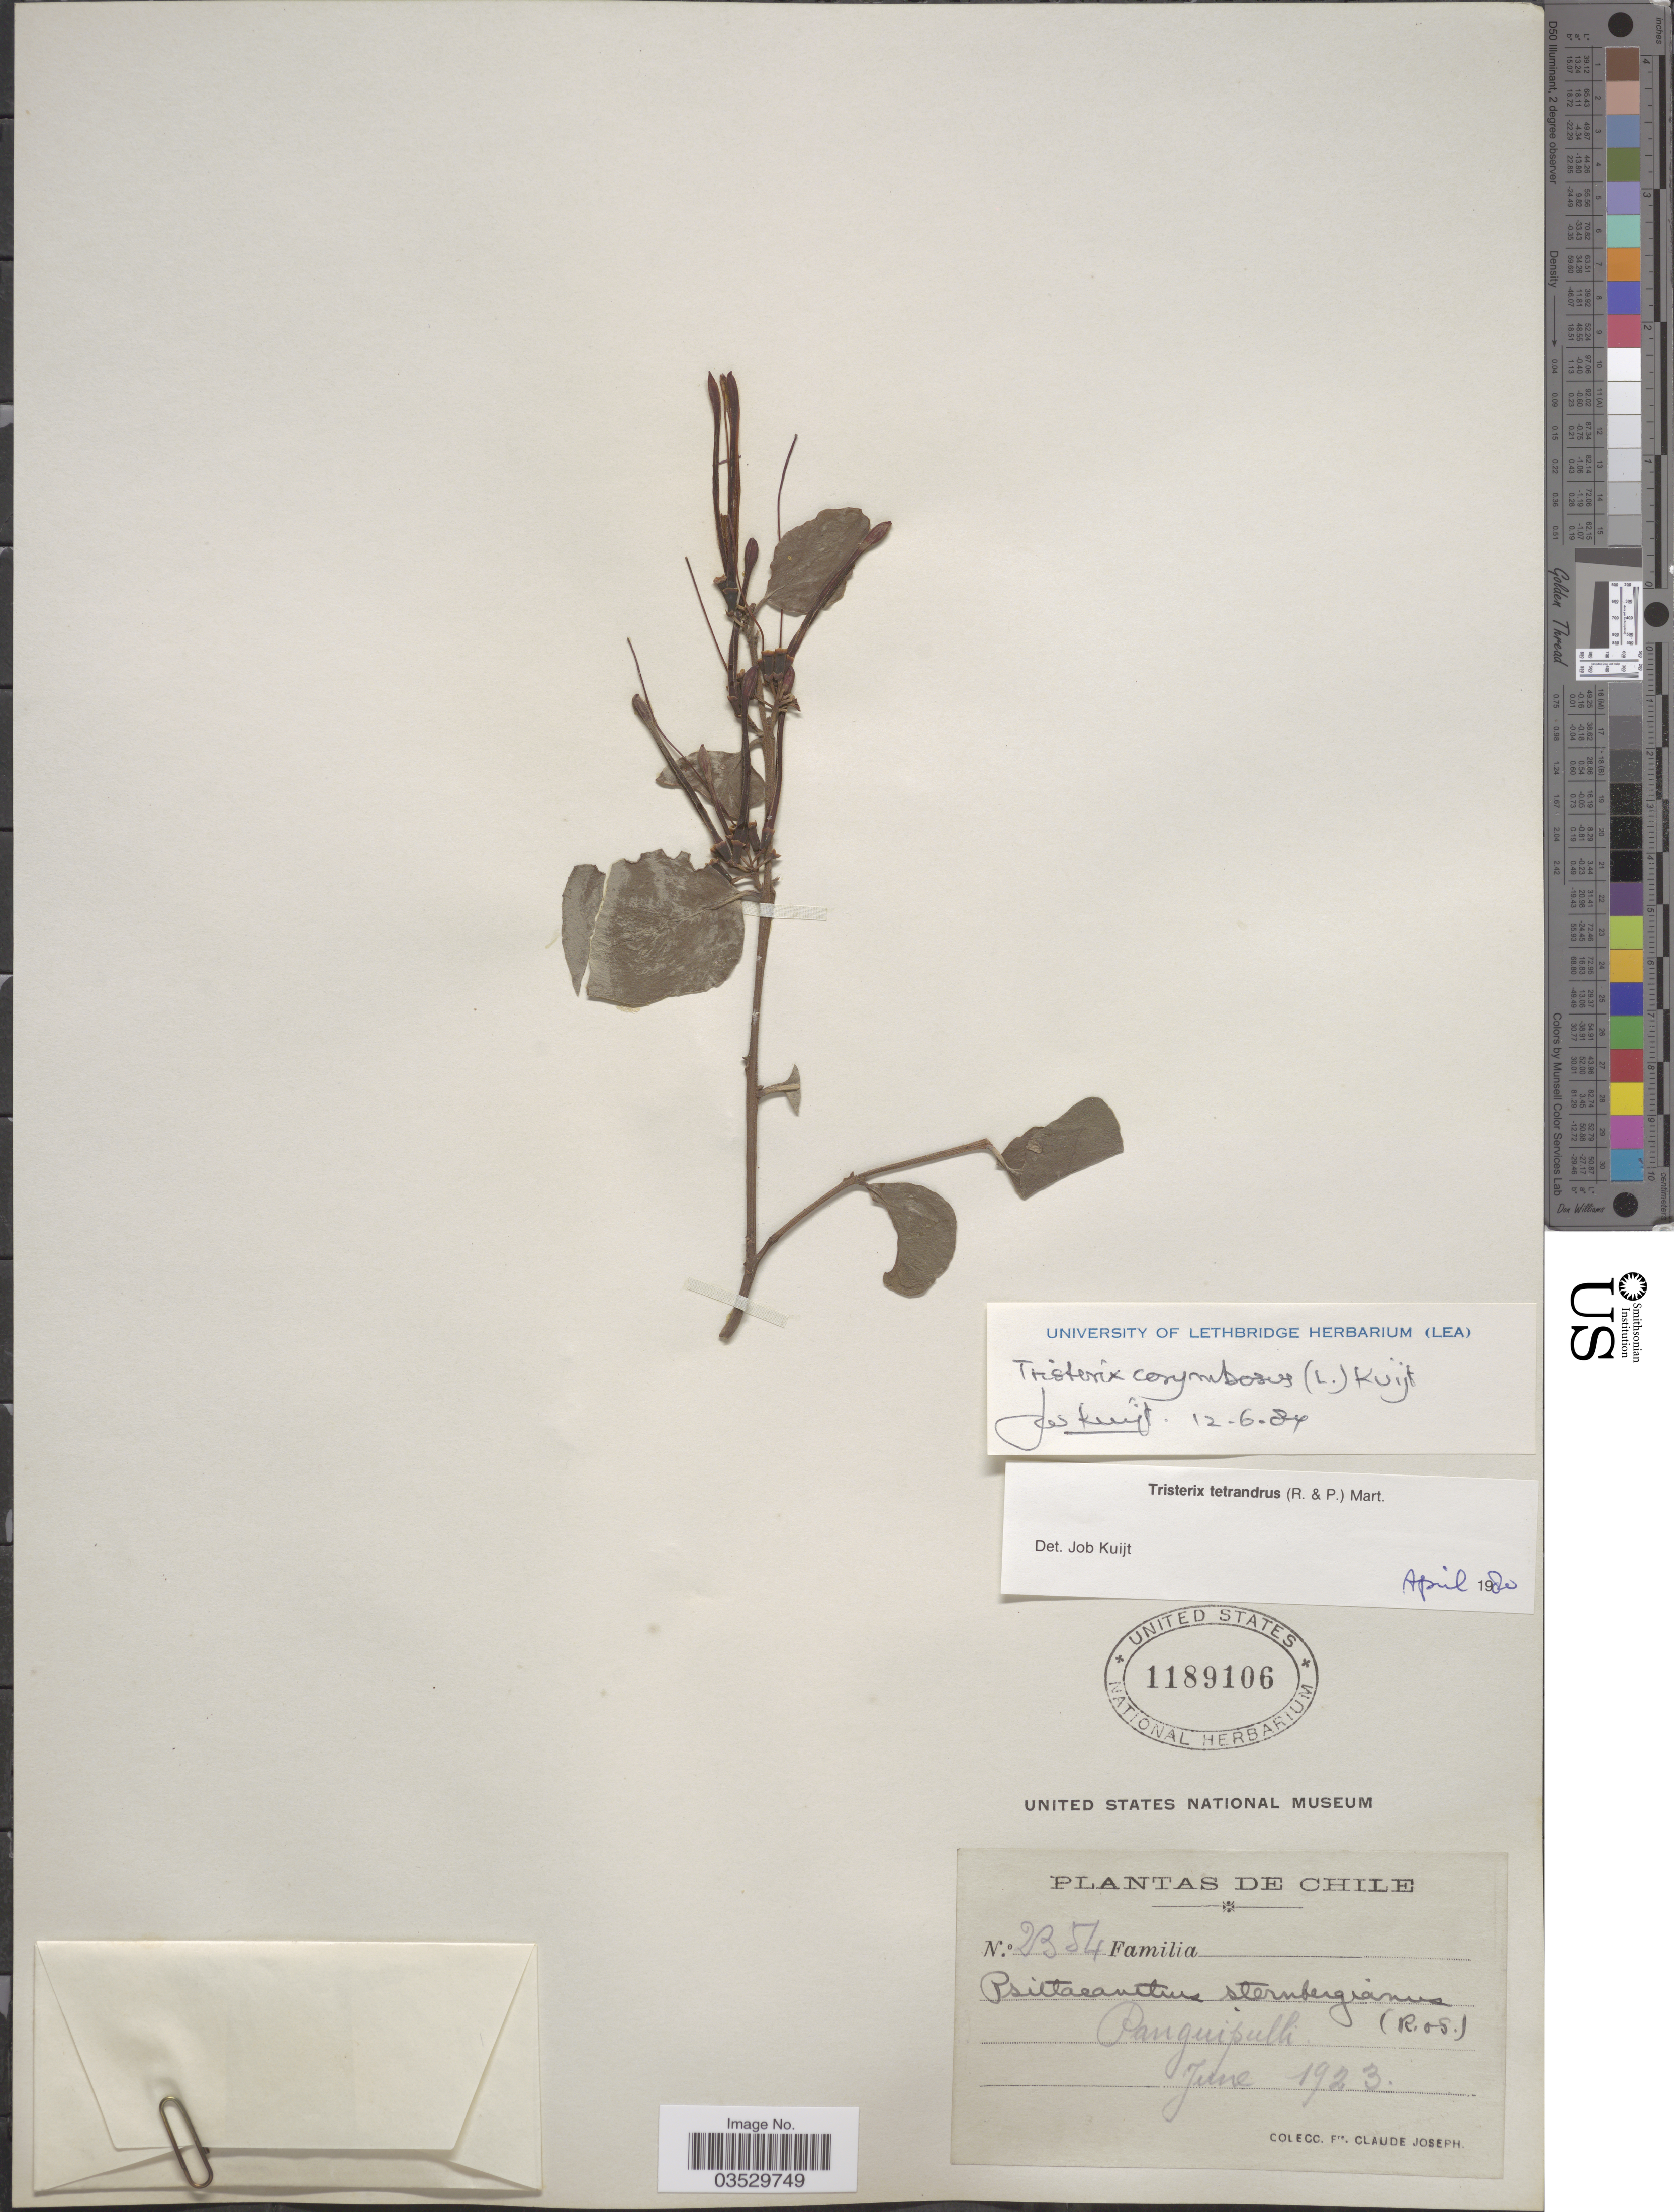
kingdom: Plantae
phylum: Tracheophyta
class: Magnoliopsida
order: Santalales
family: Loranthaceae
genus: Tristerix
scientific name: Tristerix corymbosus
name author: (L.) Kuijt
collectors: Bro. Claude-Joseph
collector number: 2354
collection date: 1923-06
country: Chile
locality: Panguipulli.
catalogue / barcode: US 1189106